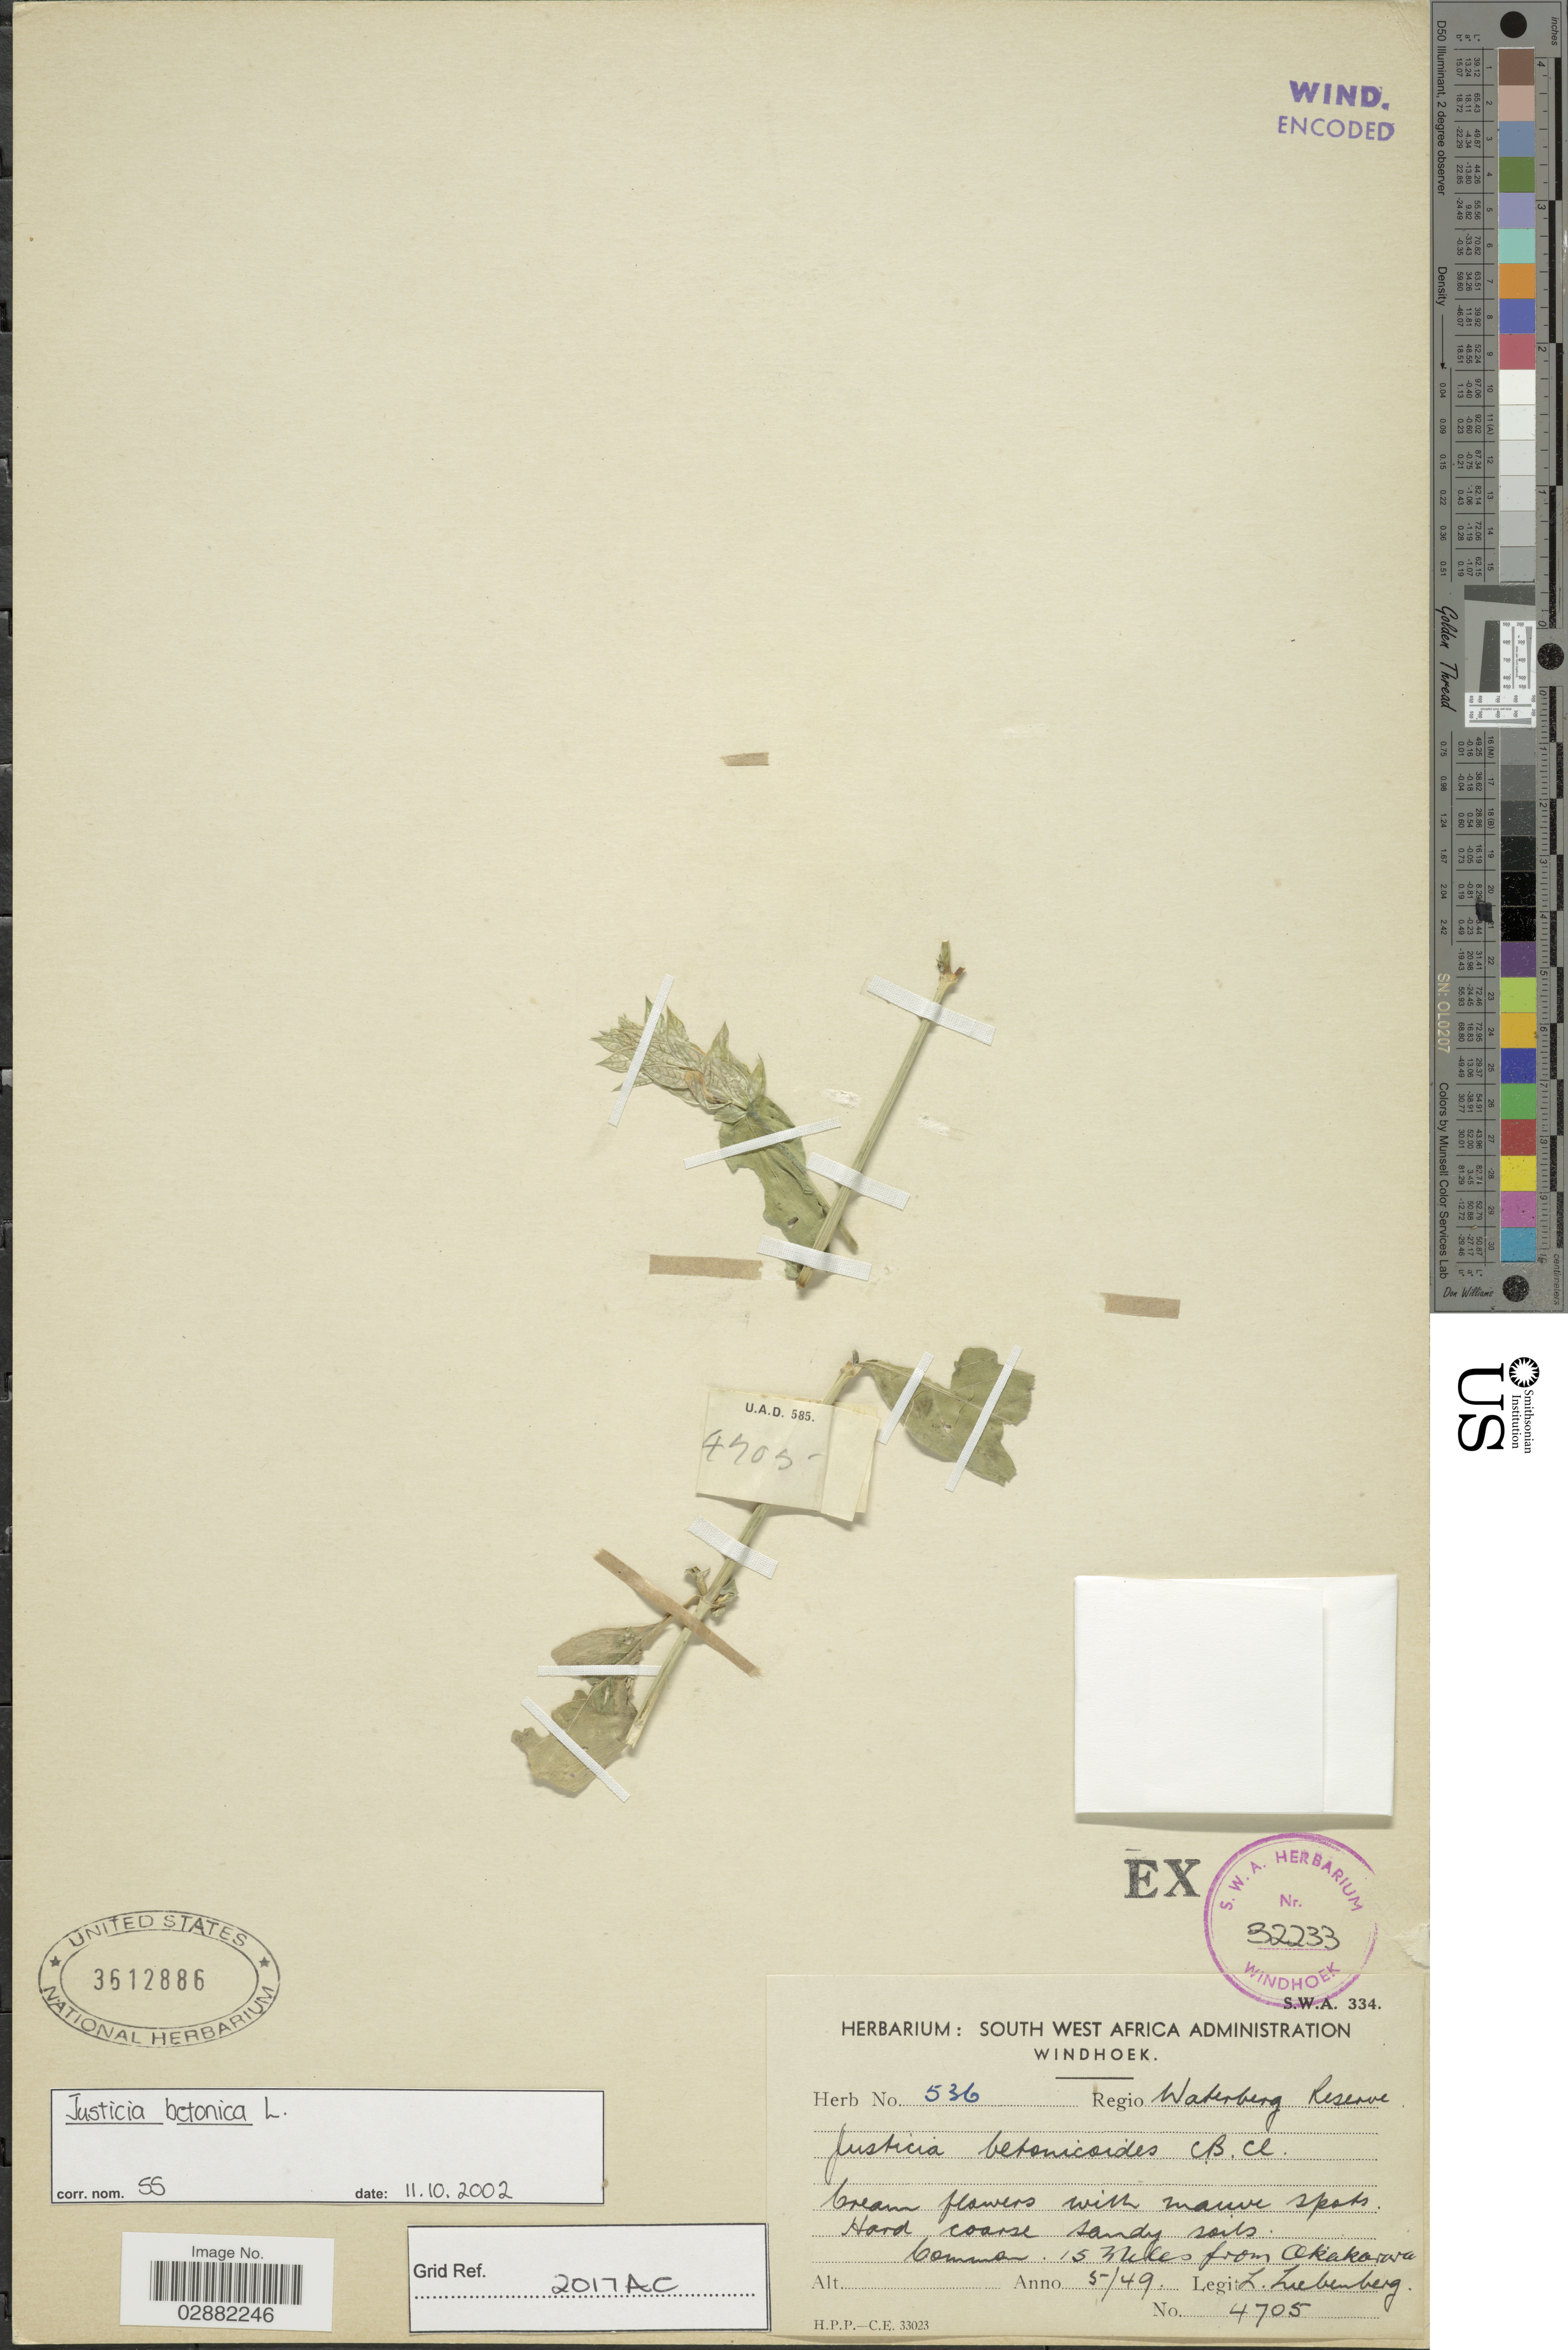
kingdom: Plantae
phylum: Tracheophyta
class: Magnoliopsida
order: Lamiales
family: Acanthaceae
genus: Justicia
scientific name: Justicia betonica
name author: L.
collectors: L. Liebenberg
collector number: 4705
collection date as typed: Transcribed d/m/y: /5/49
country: Namibia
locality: Regio Waterberg Reserve. 15 miles from Okakarara.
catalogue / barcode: US 3612886